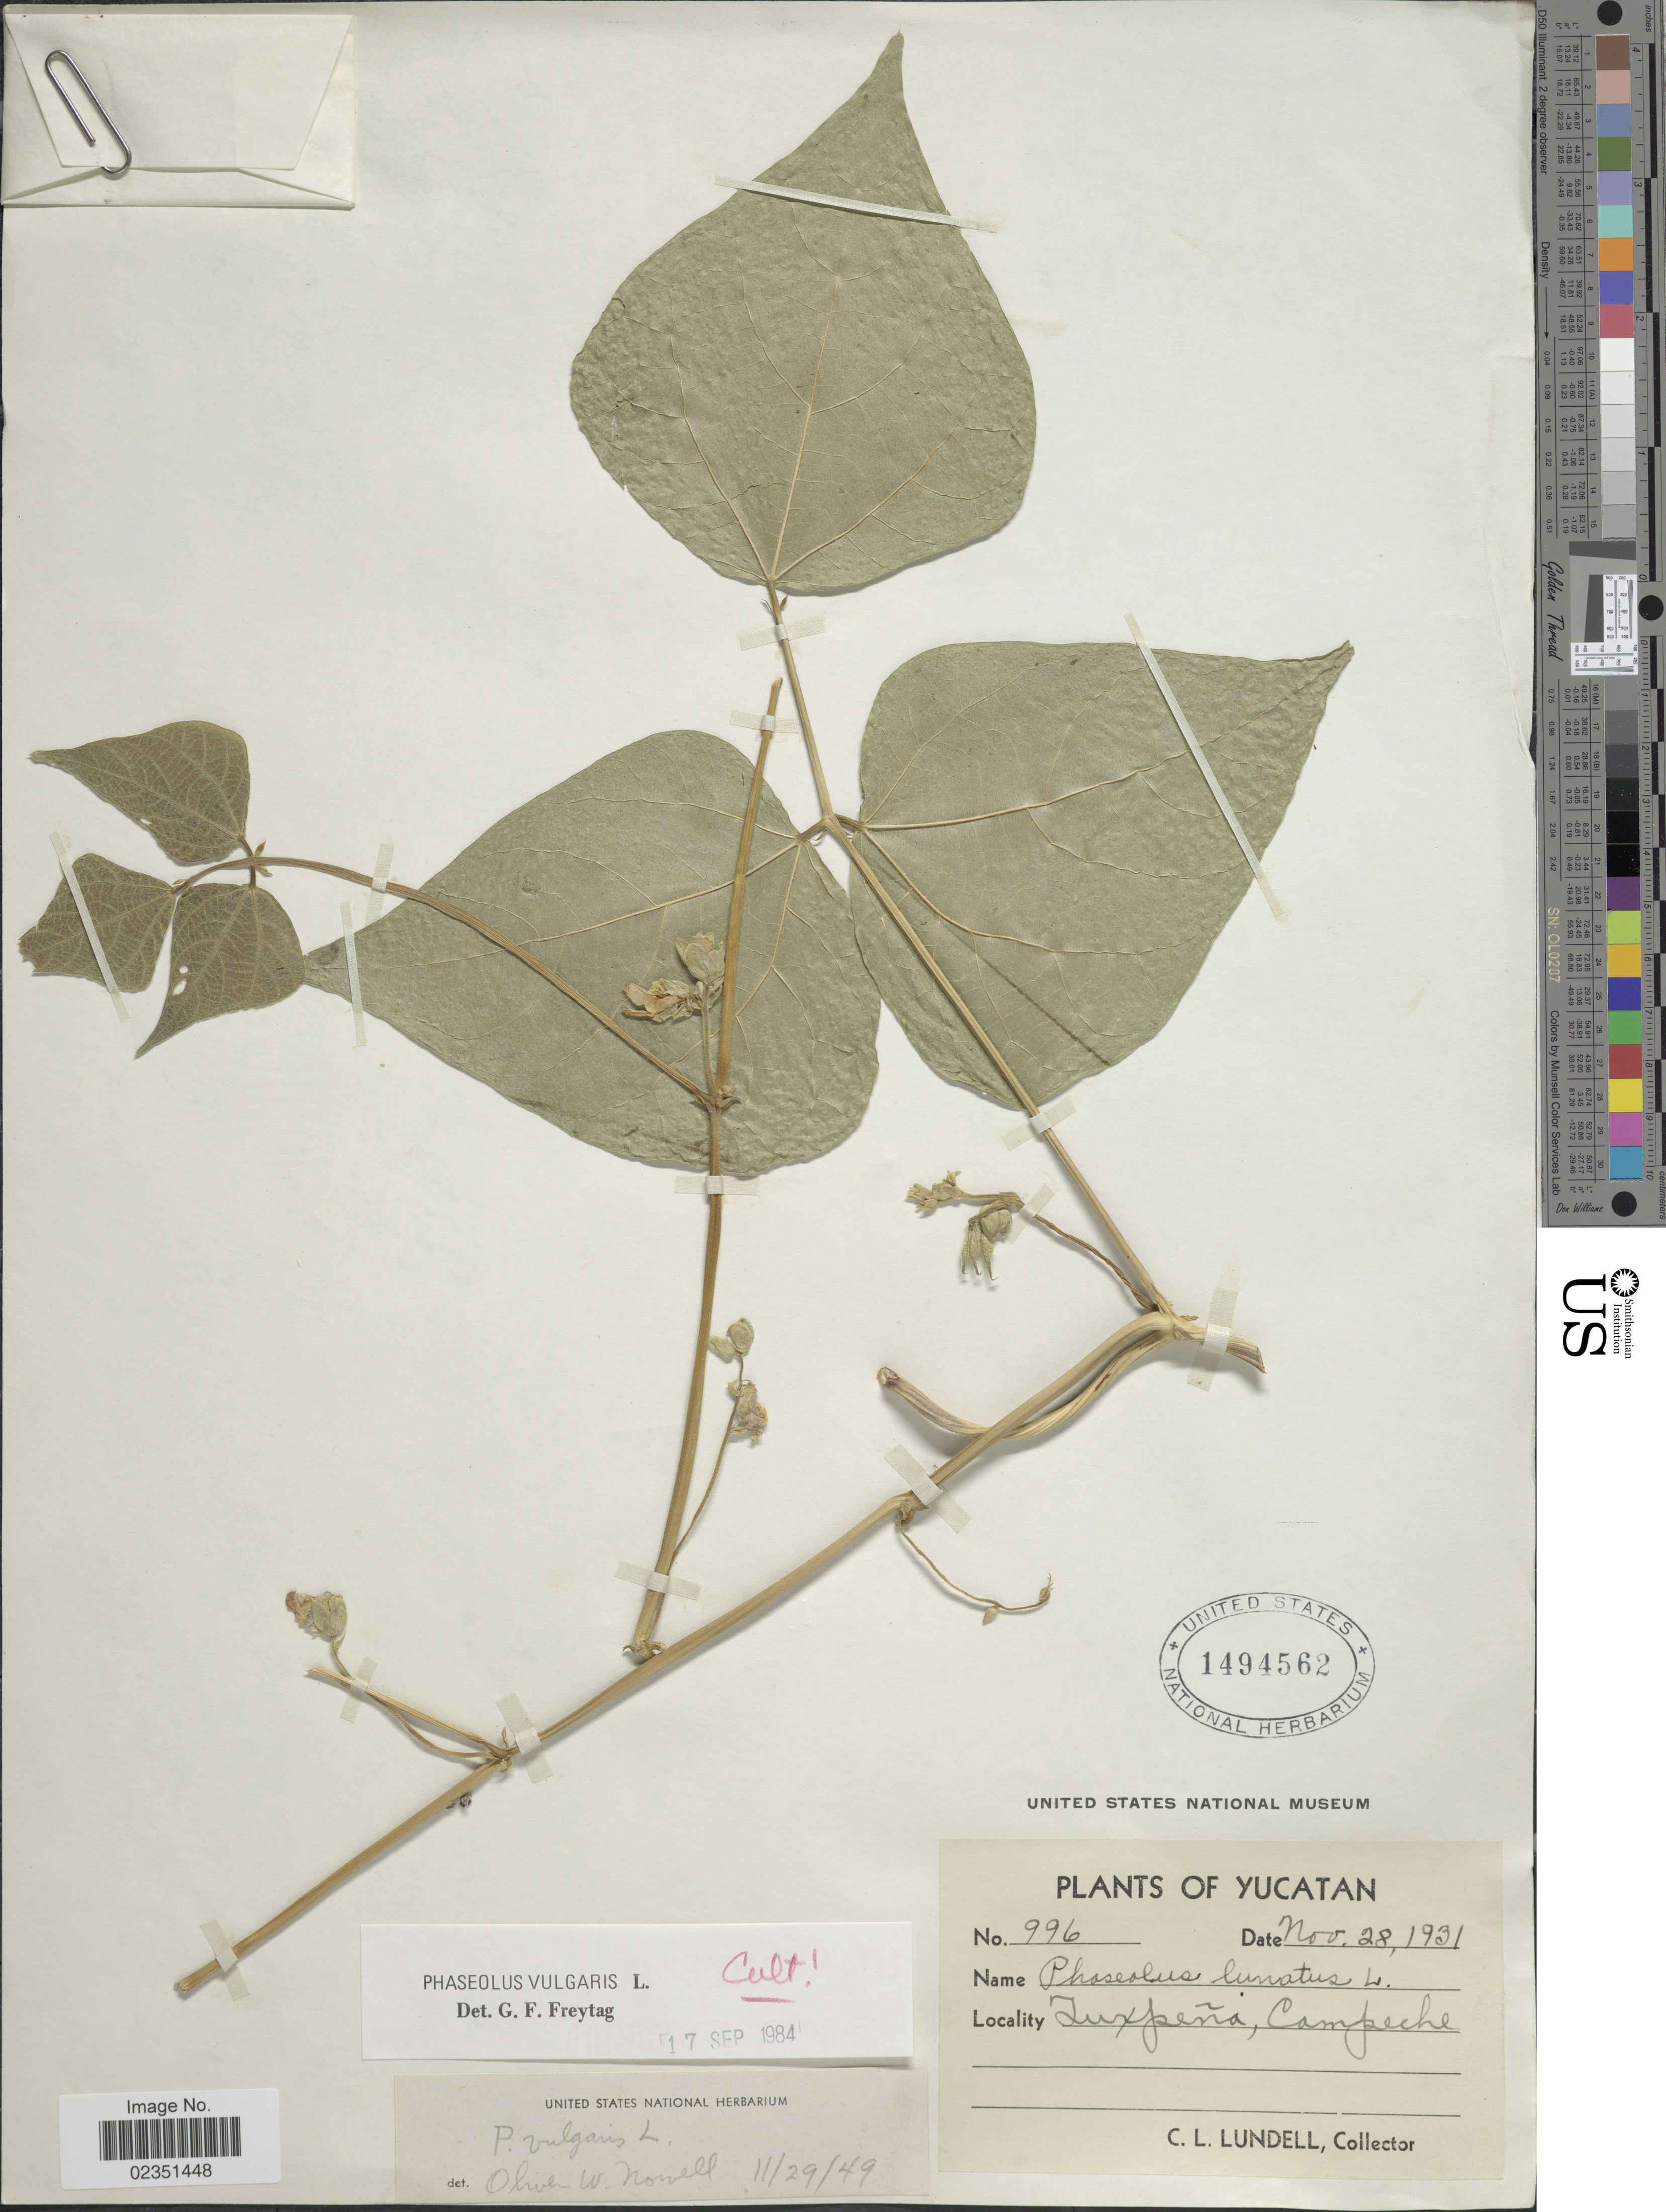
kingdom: Plantae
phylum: Tracheophyta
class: Magnoliopsida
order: Fabales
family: Fabaceae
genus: Phaseolus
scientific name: Phaseolus vulgaris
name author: L.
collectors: C. L. Lundell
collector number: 996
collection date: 1931-11-28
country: Mexico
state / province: Yucatán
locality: Tuxpena, Campeche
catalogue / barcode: US 1494562